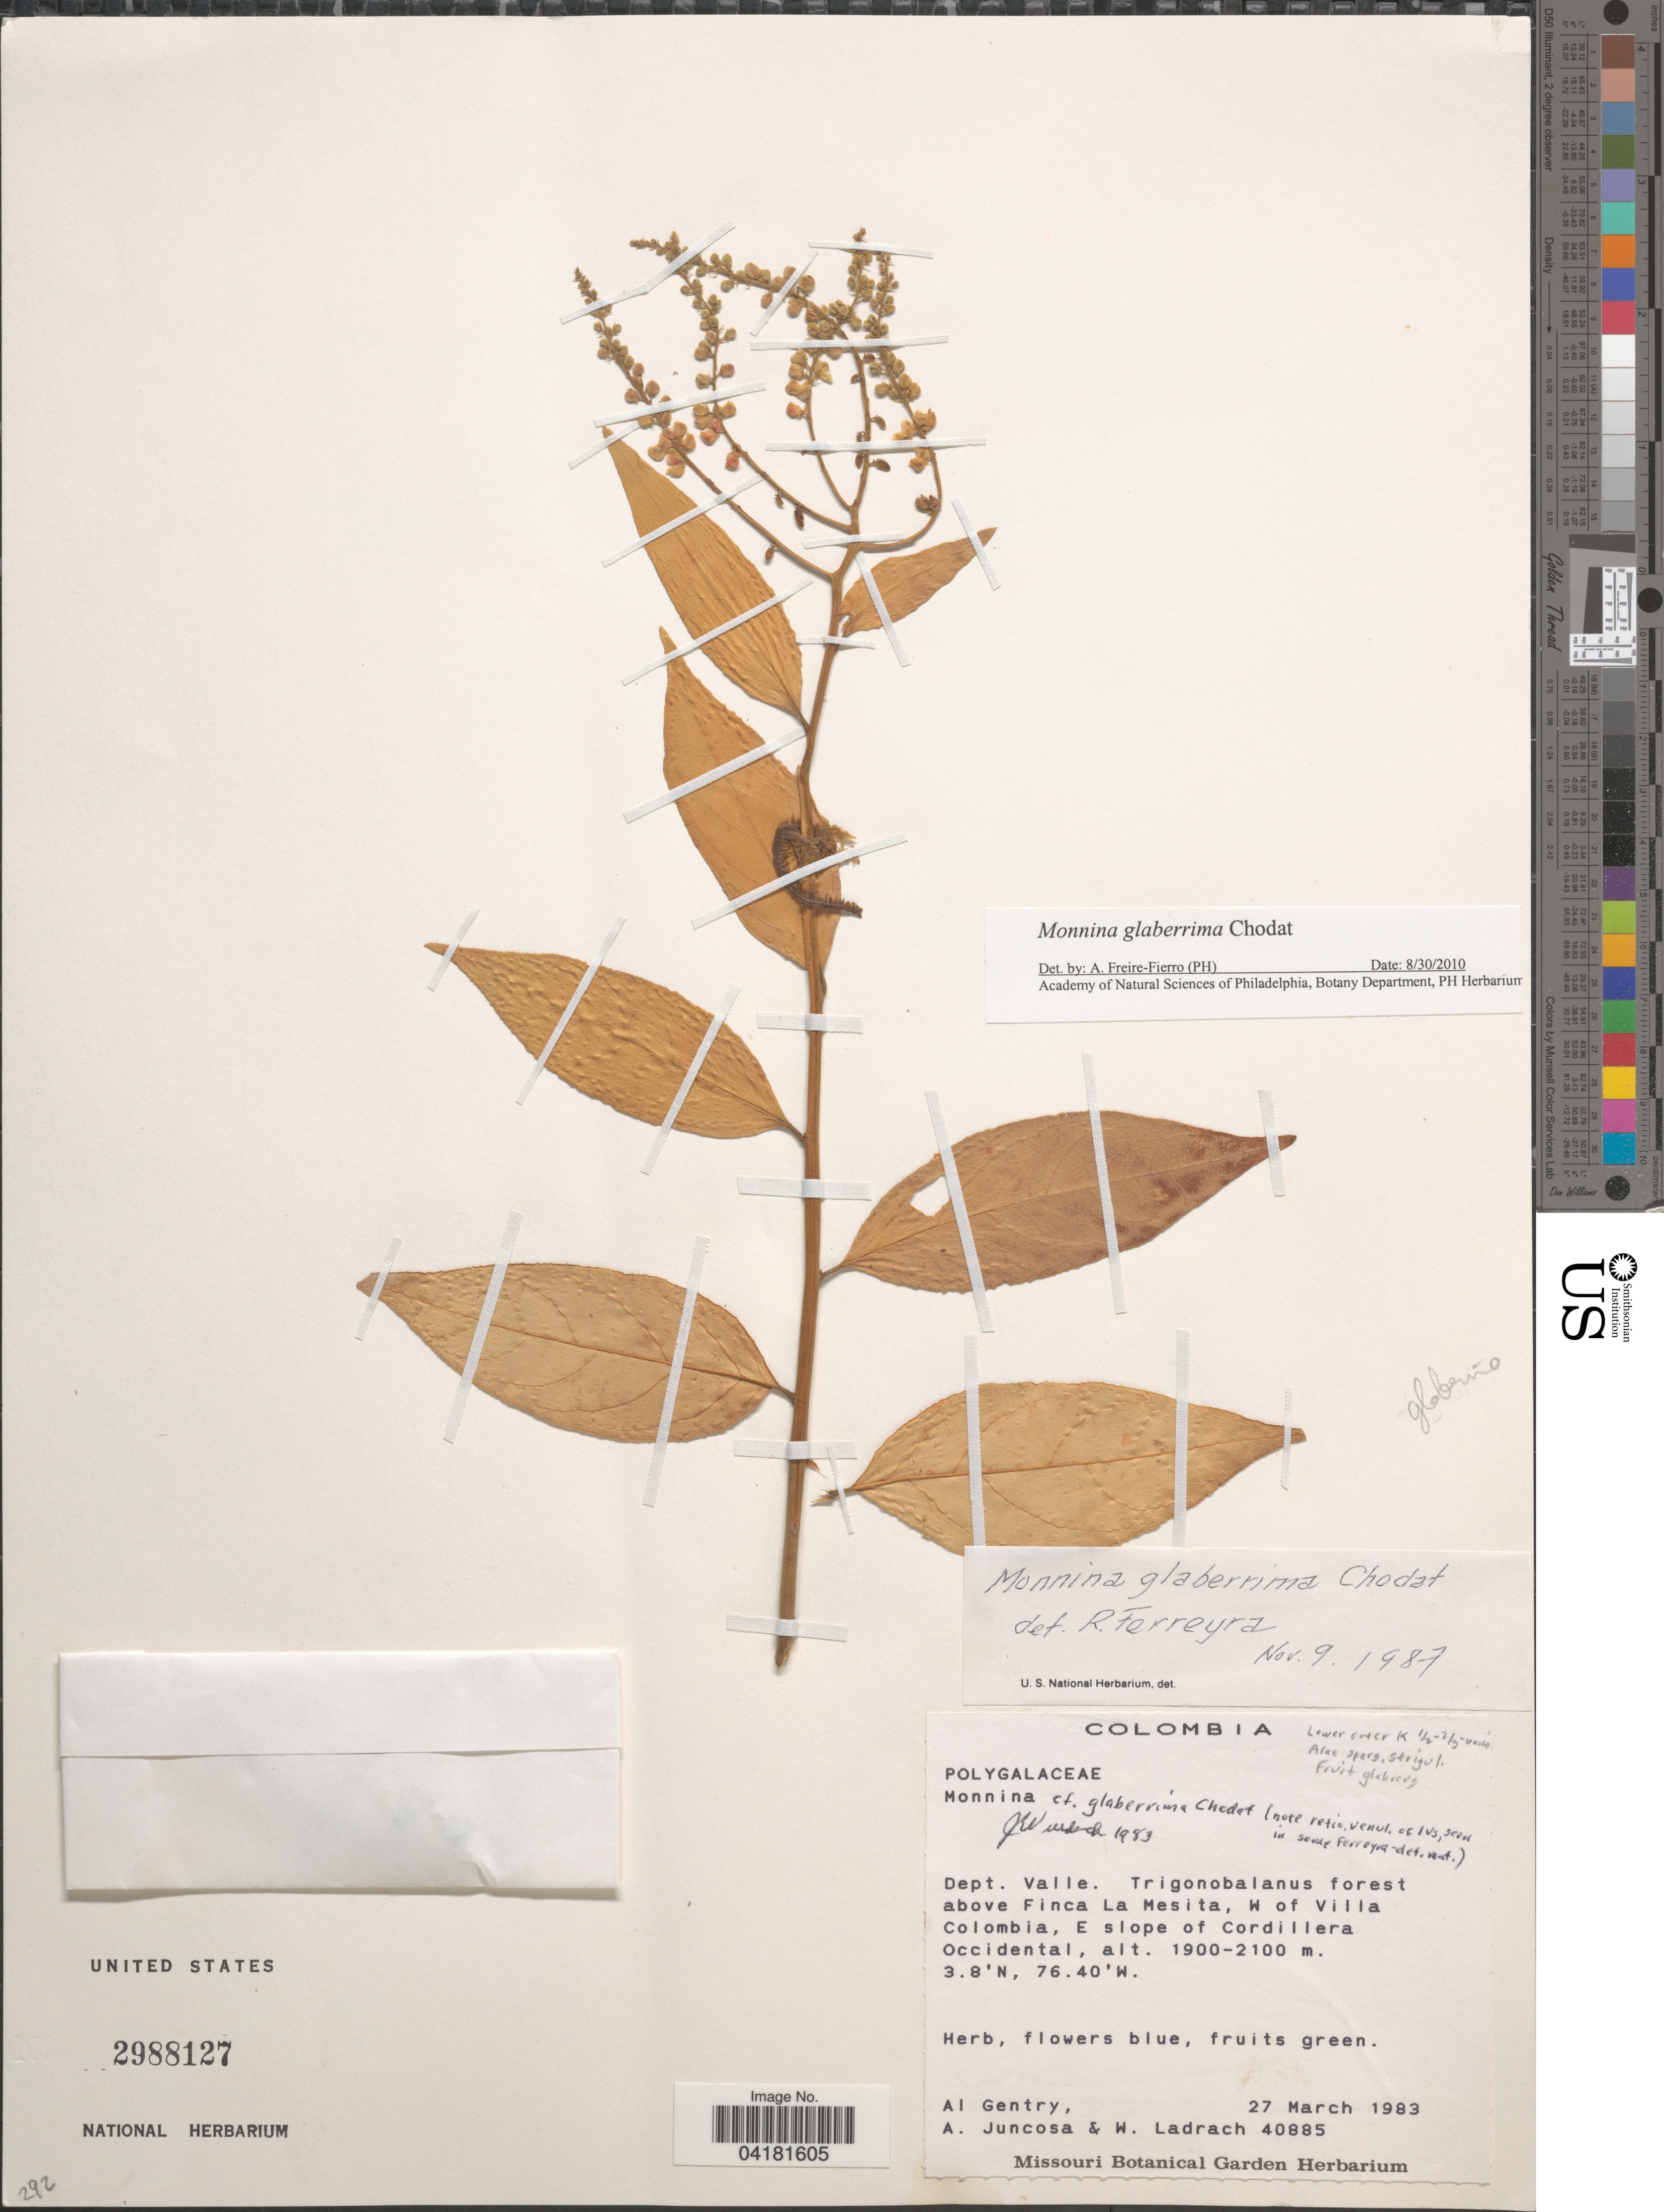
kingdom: Plantae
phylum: Tracheophyta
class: Magnoliopsida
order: Fabales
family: Polygalaceae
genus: Monnina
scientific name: Monnina glaberrima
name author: Chodat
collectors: A. H. Gentry, A. Juncosa & W. Ladrach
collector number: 40885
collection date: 1983-03-27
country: Colombia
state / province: Valle del Cauca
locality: Dept. Valle. Trigonobalanus forest above Finca La Mesita, W of Villa Colombia, E slope of Cordillera Occidental.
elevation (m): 1900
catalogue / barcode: US 2988127